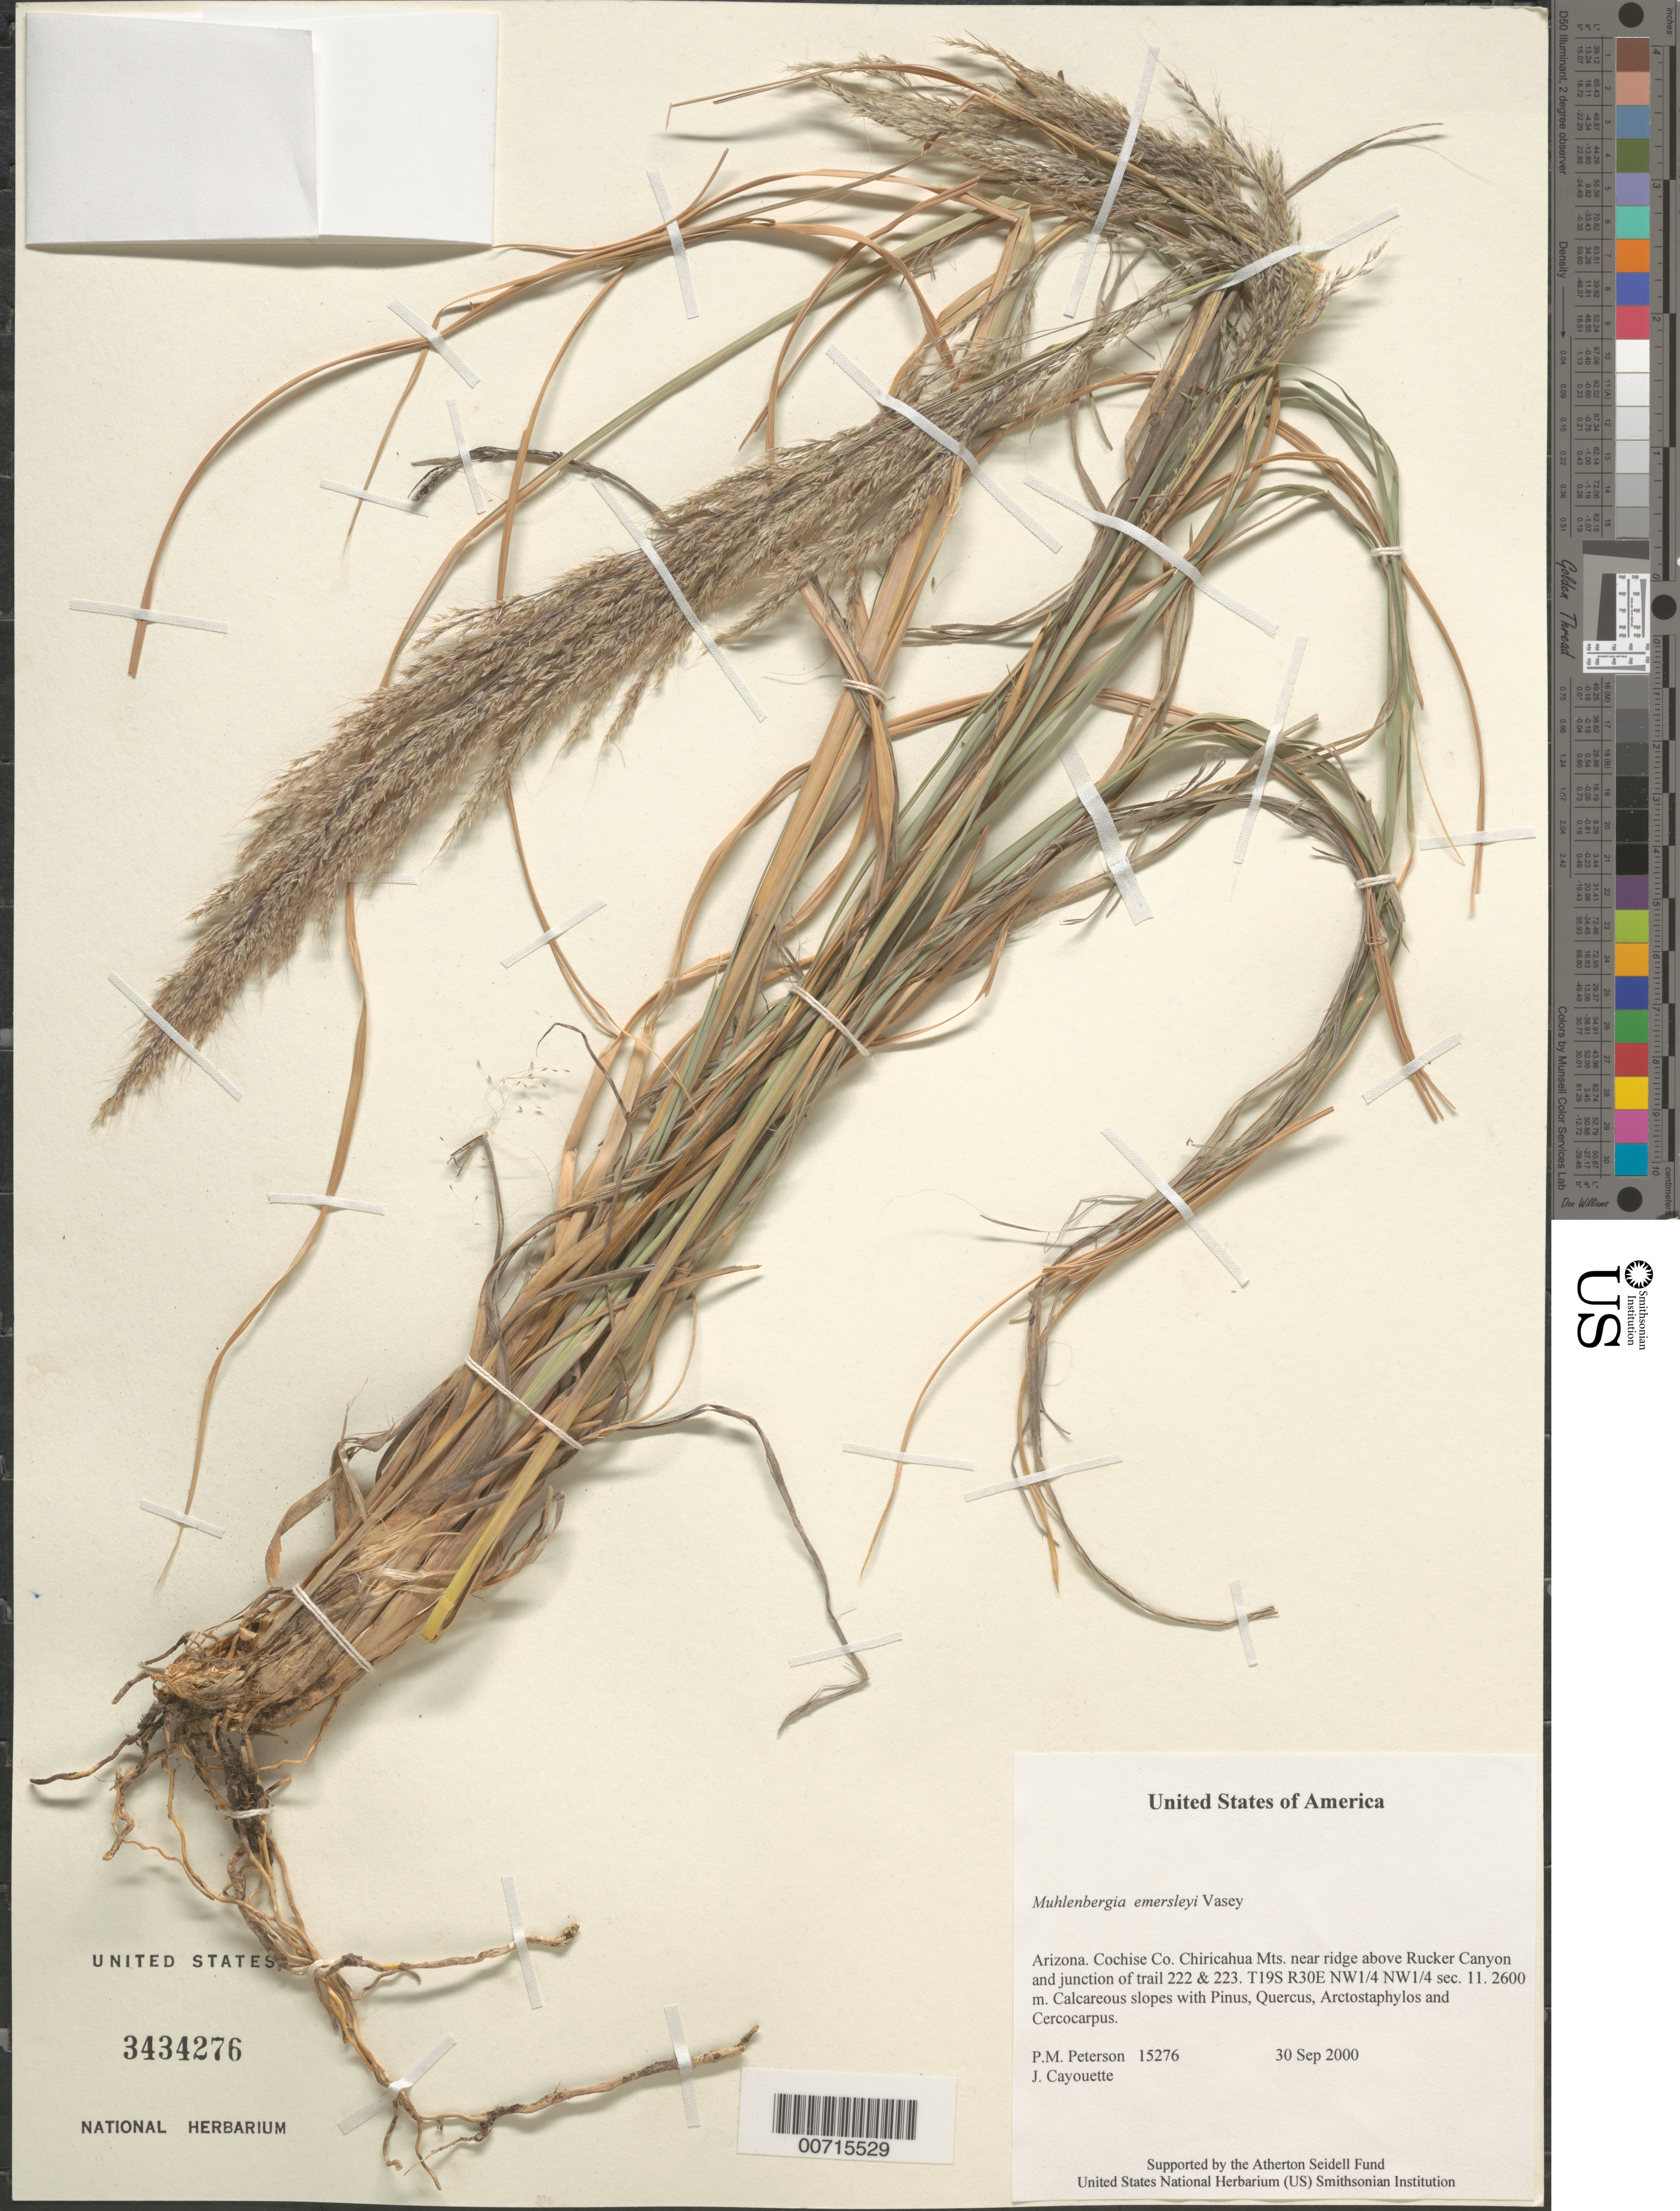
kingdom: Plantae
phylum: Tracheophyta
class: Liliopsida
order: Poales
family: Poaceae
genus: Muhlenbergia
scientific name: Muhlenbergia emersleyi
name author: Vasey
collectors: P. M. Peterson & J. Cayouette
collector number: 15276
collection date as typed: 30 Sep 2000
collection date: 2000-09-30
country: United States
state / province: Arizona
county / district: Cochise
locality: Chiricahua Mts. near ridge above Rucker Canyon and junction of trail 222 & 223. T19S R30E NW1/4 NW1/4 sec. 11.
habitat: Calcareous slopes with Pinus, Quercus, Arctostaphylos and Cercocarpus.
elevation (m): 2600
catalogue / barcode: US 3434276